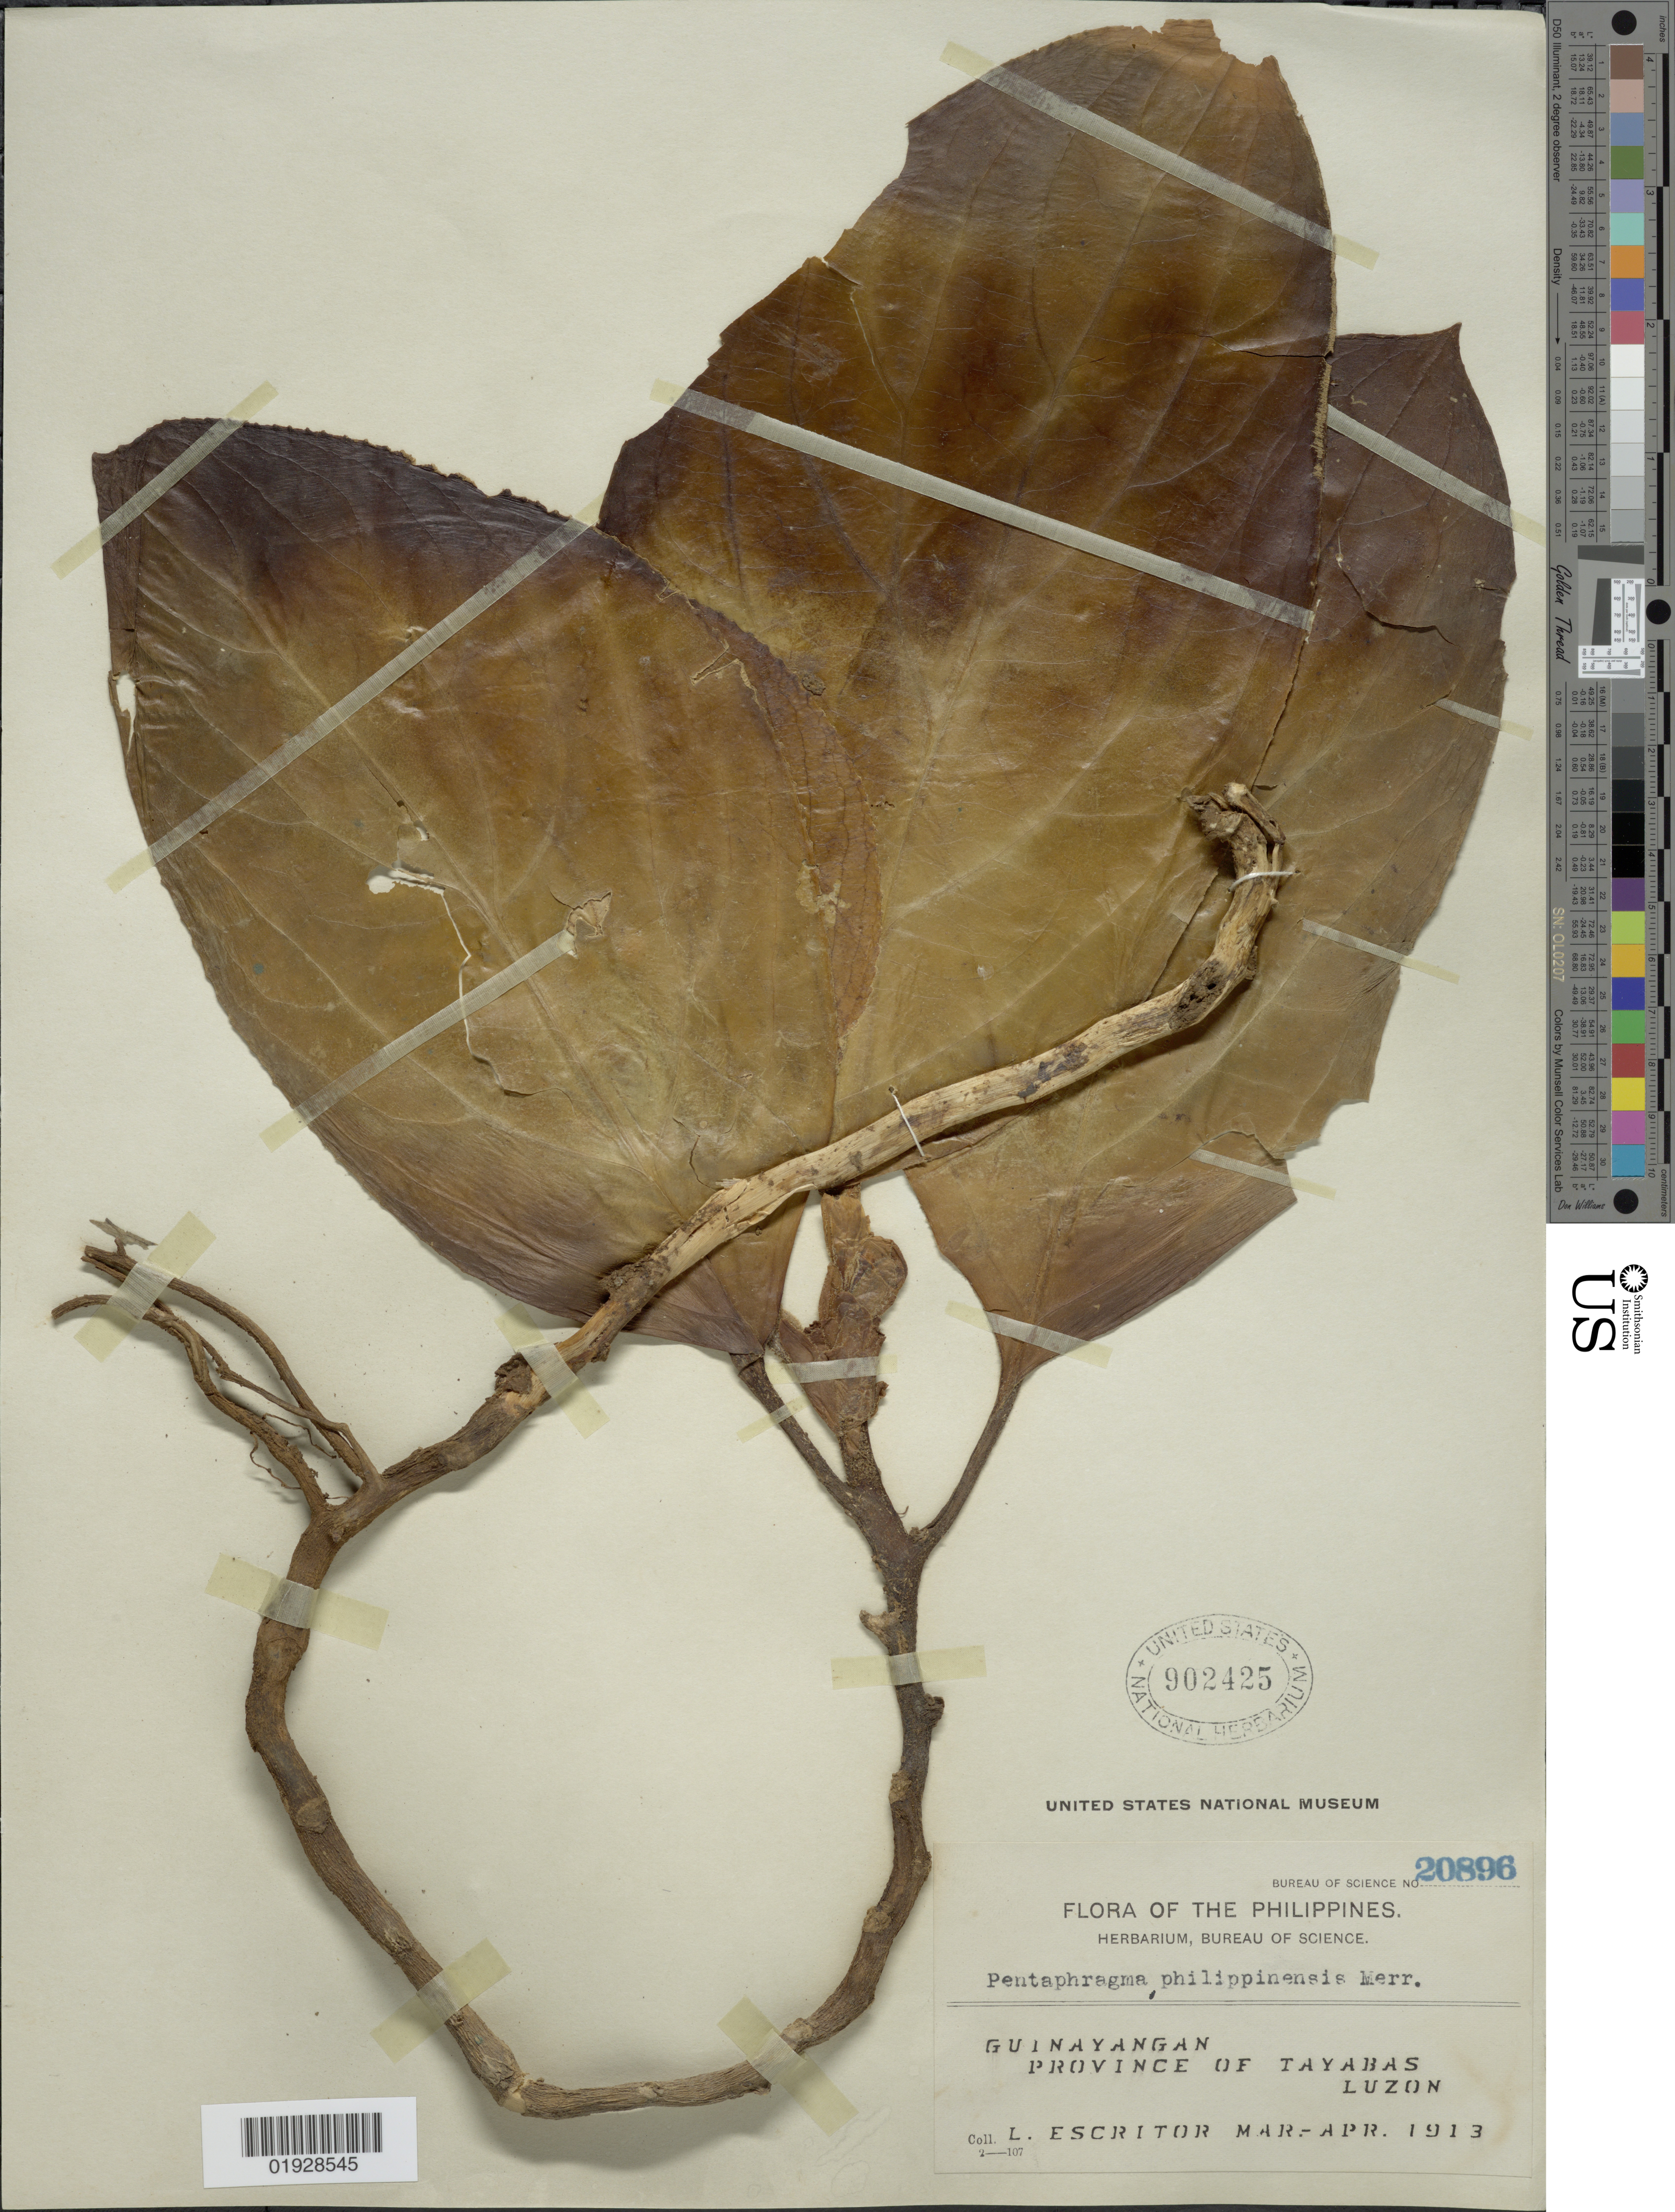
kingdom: Plantae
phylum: Tracheophyta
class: Magnoliopsida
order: Asterales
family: Pentaphragmataceae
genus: Pentaphragma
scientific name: Pentaphragma philippinensis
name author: Merr.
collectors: L. Escritor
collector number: Bureau of Science 20896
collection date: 1913-03/1913-04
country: Philippines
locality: Guinayangan, Province of Tayabas, Luzon.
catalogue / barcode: US 902425